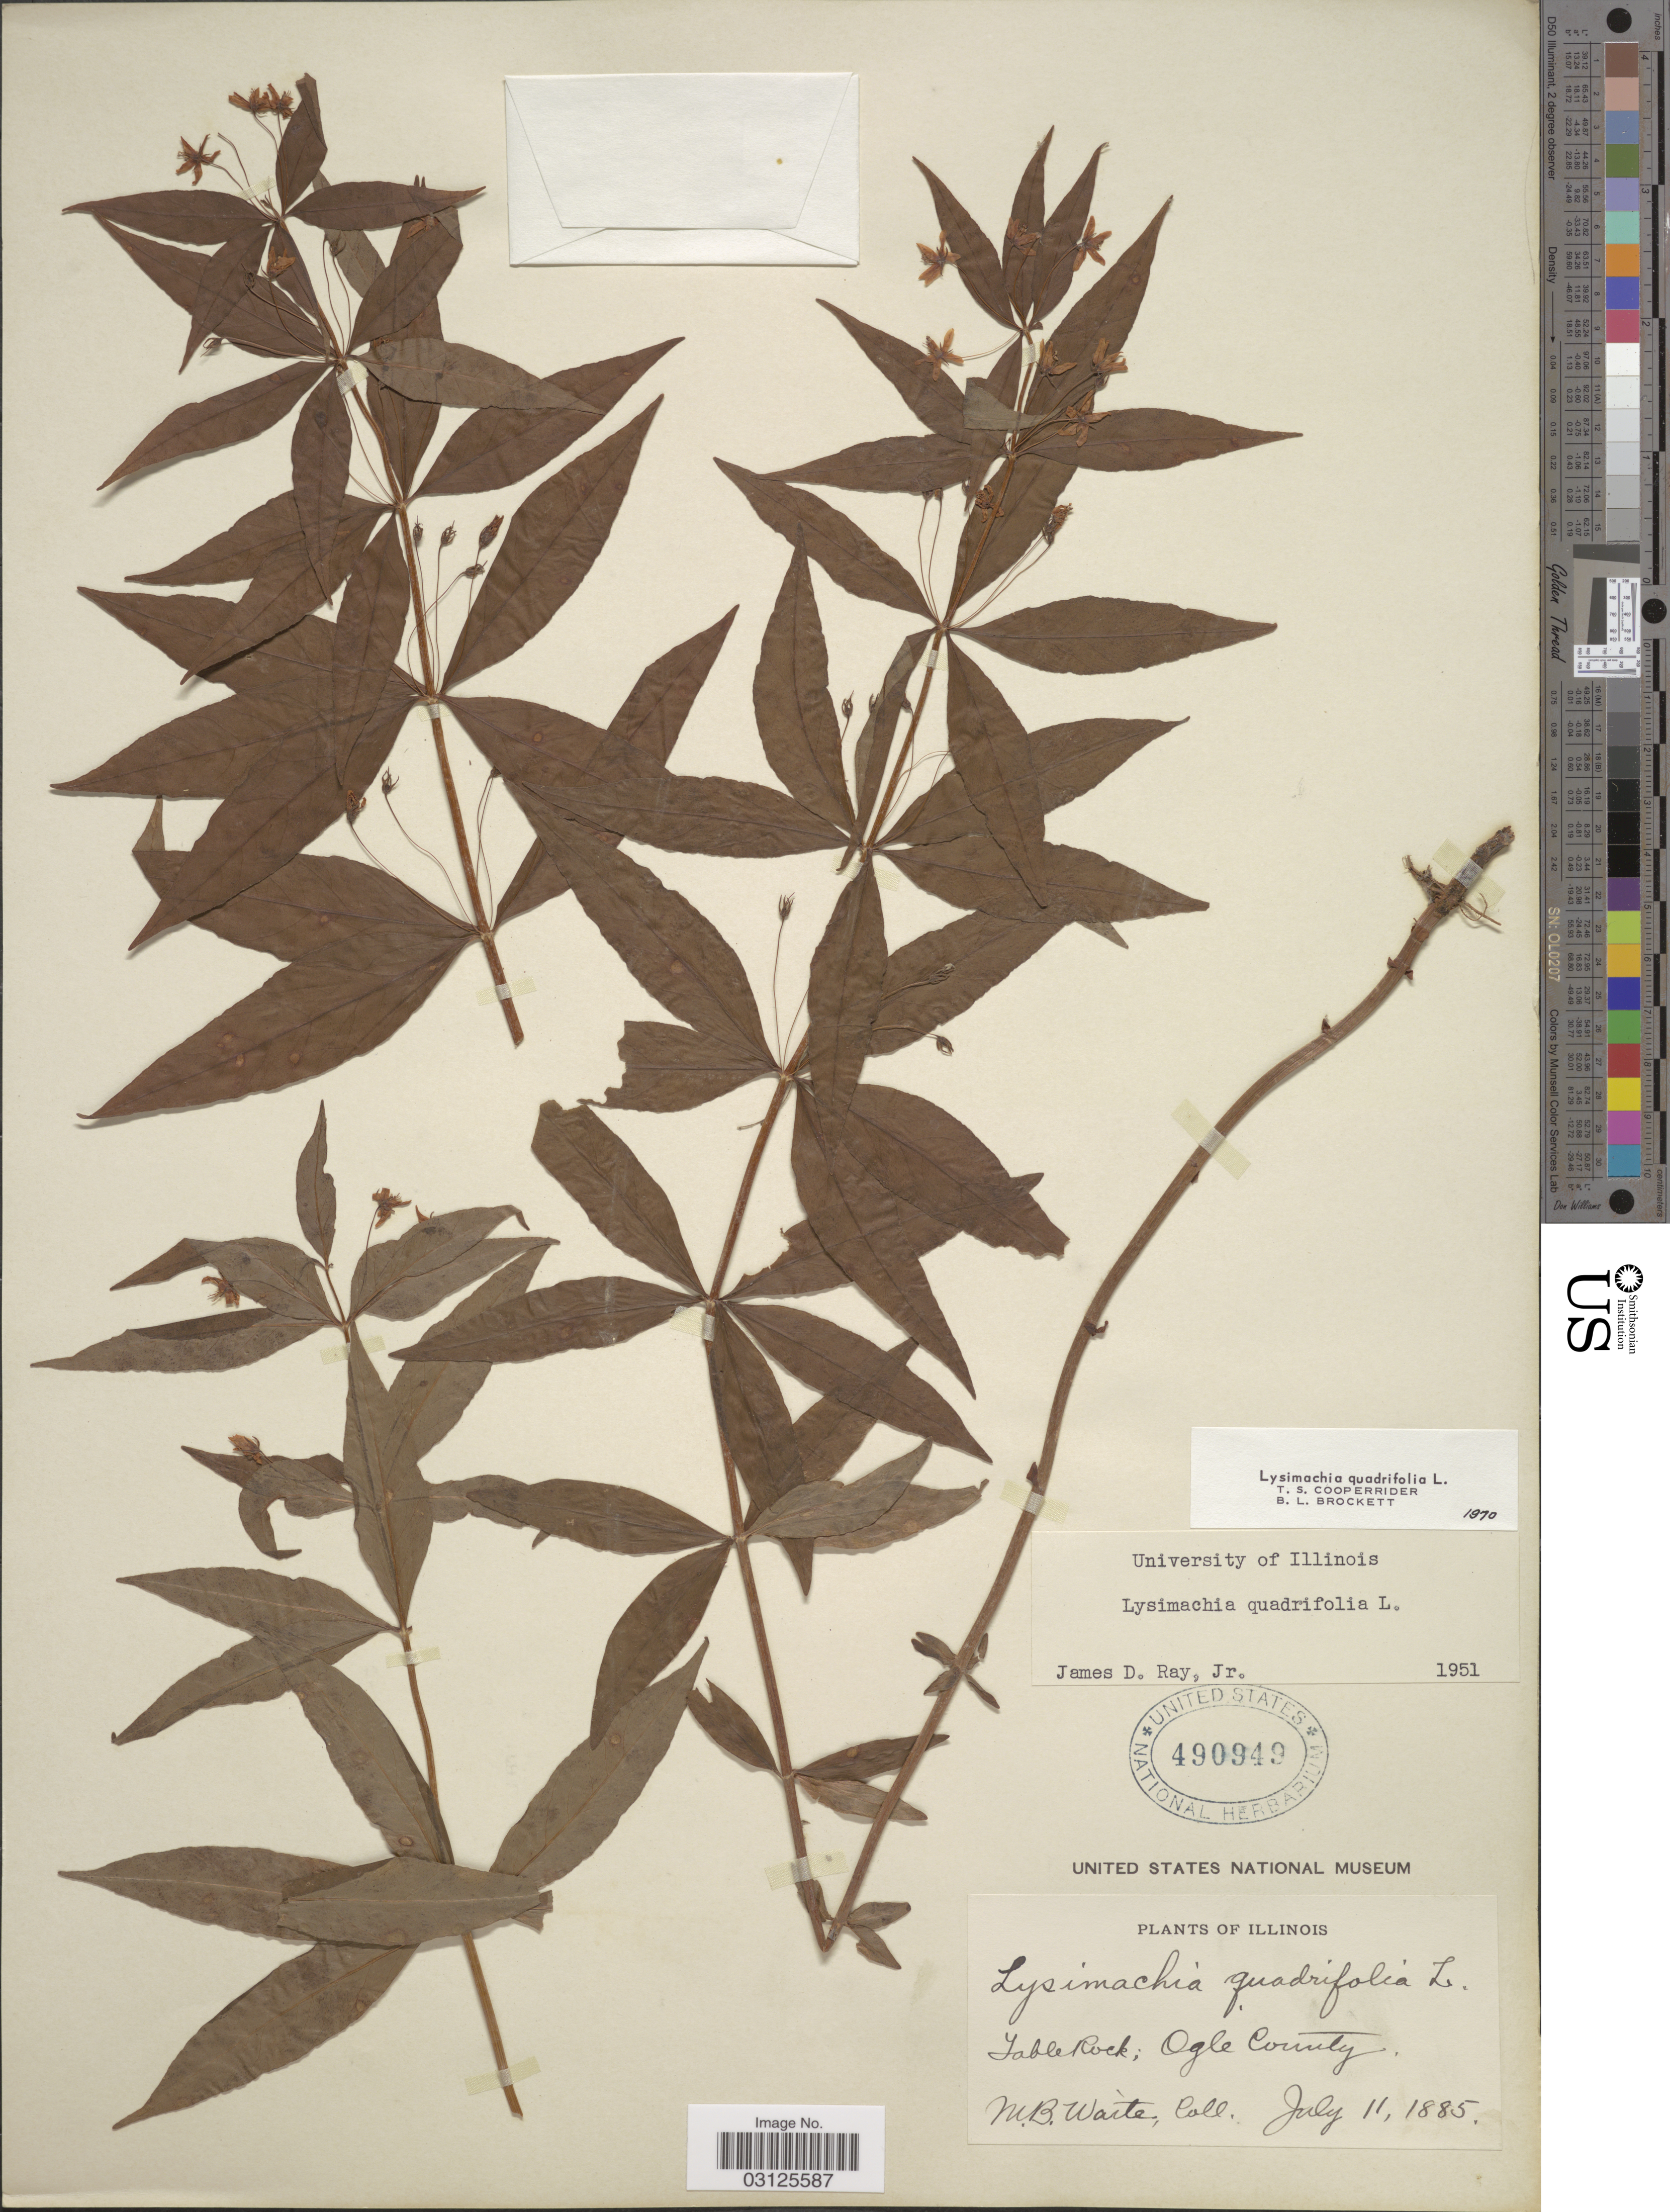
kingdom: Plantae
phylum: Tracheophyta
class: Magnoliopsida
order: Ericales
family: Primulaceae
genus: Lysimachia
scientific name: Lysimachia quadrifolia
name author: L.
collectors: M. B. Waite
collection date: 1885-07-11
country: United States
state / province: Illinois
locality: Table Rock; Ogle County.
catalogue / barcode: US 490949